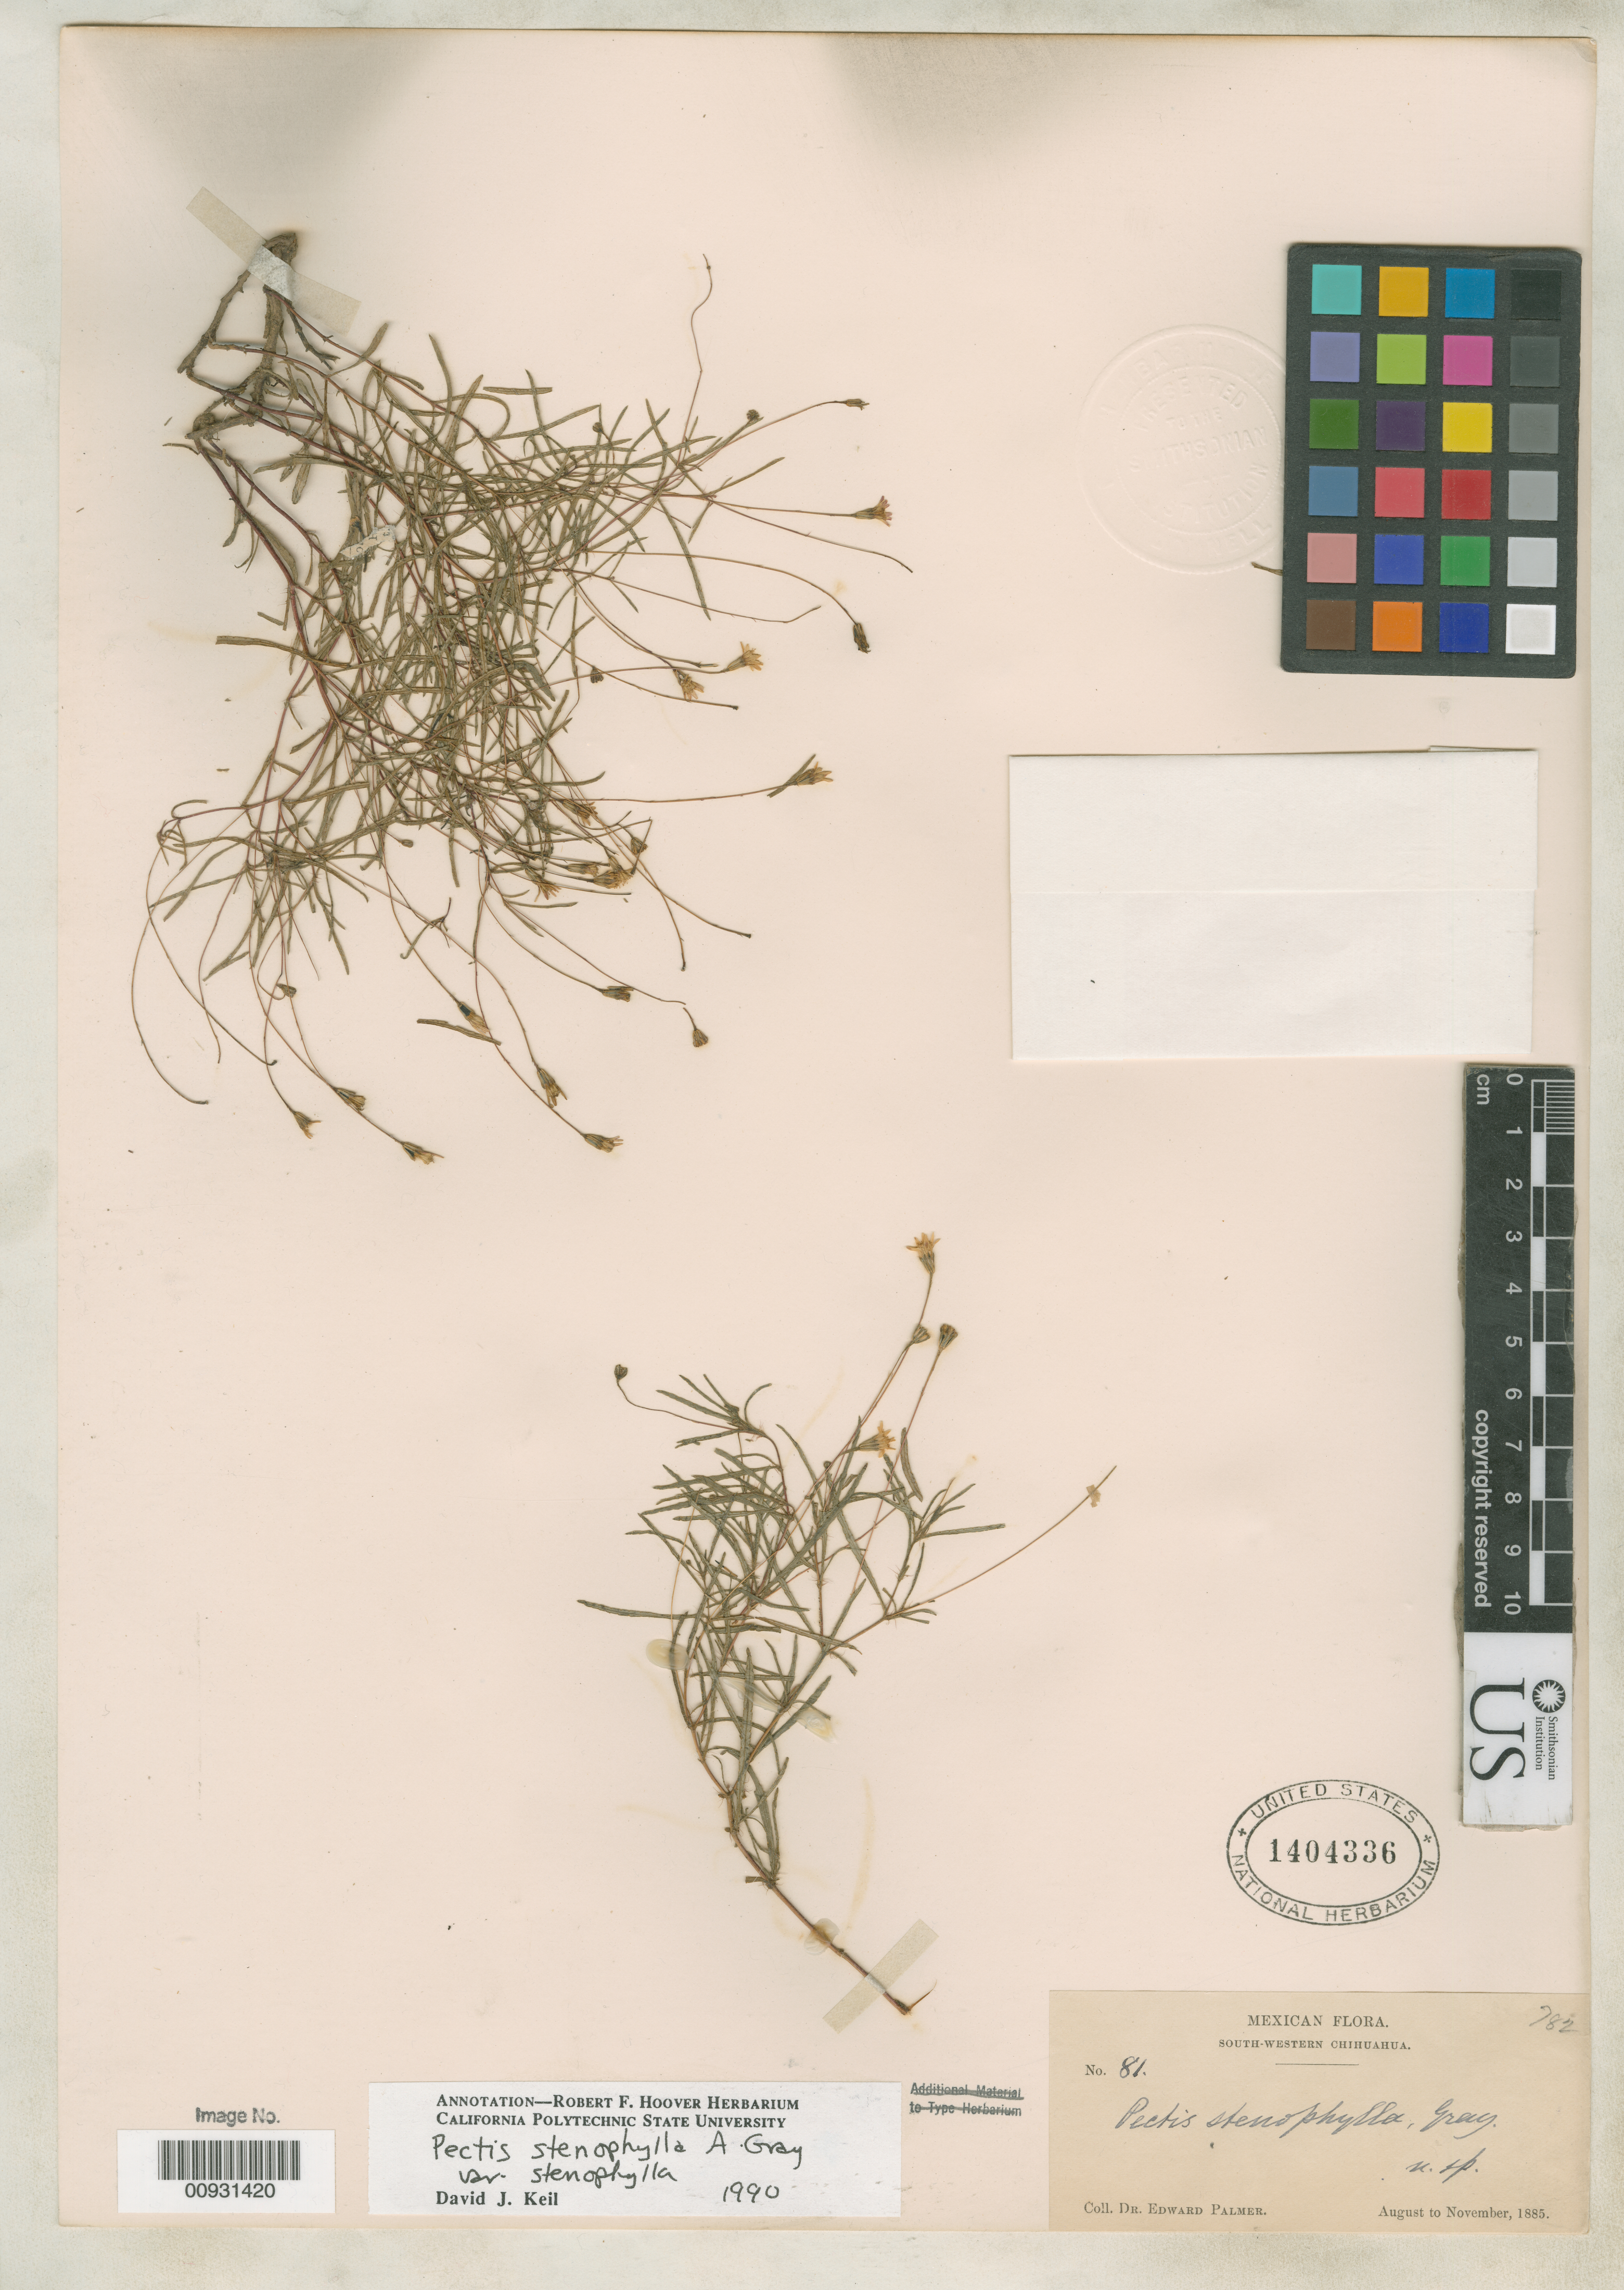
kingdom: Plantae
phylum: Tracheophyta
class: Magnoliopsida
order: Asterales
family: Asteraceae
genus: Pectis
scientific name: Pectis stenophylla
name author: A. Gray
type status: Isotype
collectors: E. Palmer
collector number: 81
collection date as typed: Aug 1885 to Nov 1885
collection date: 1885-08/1885-11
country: Mexico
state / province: Chihuahua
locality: South-western Chihuahua.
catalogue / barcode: US 1404336